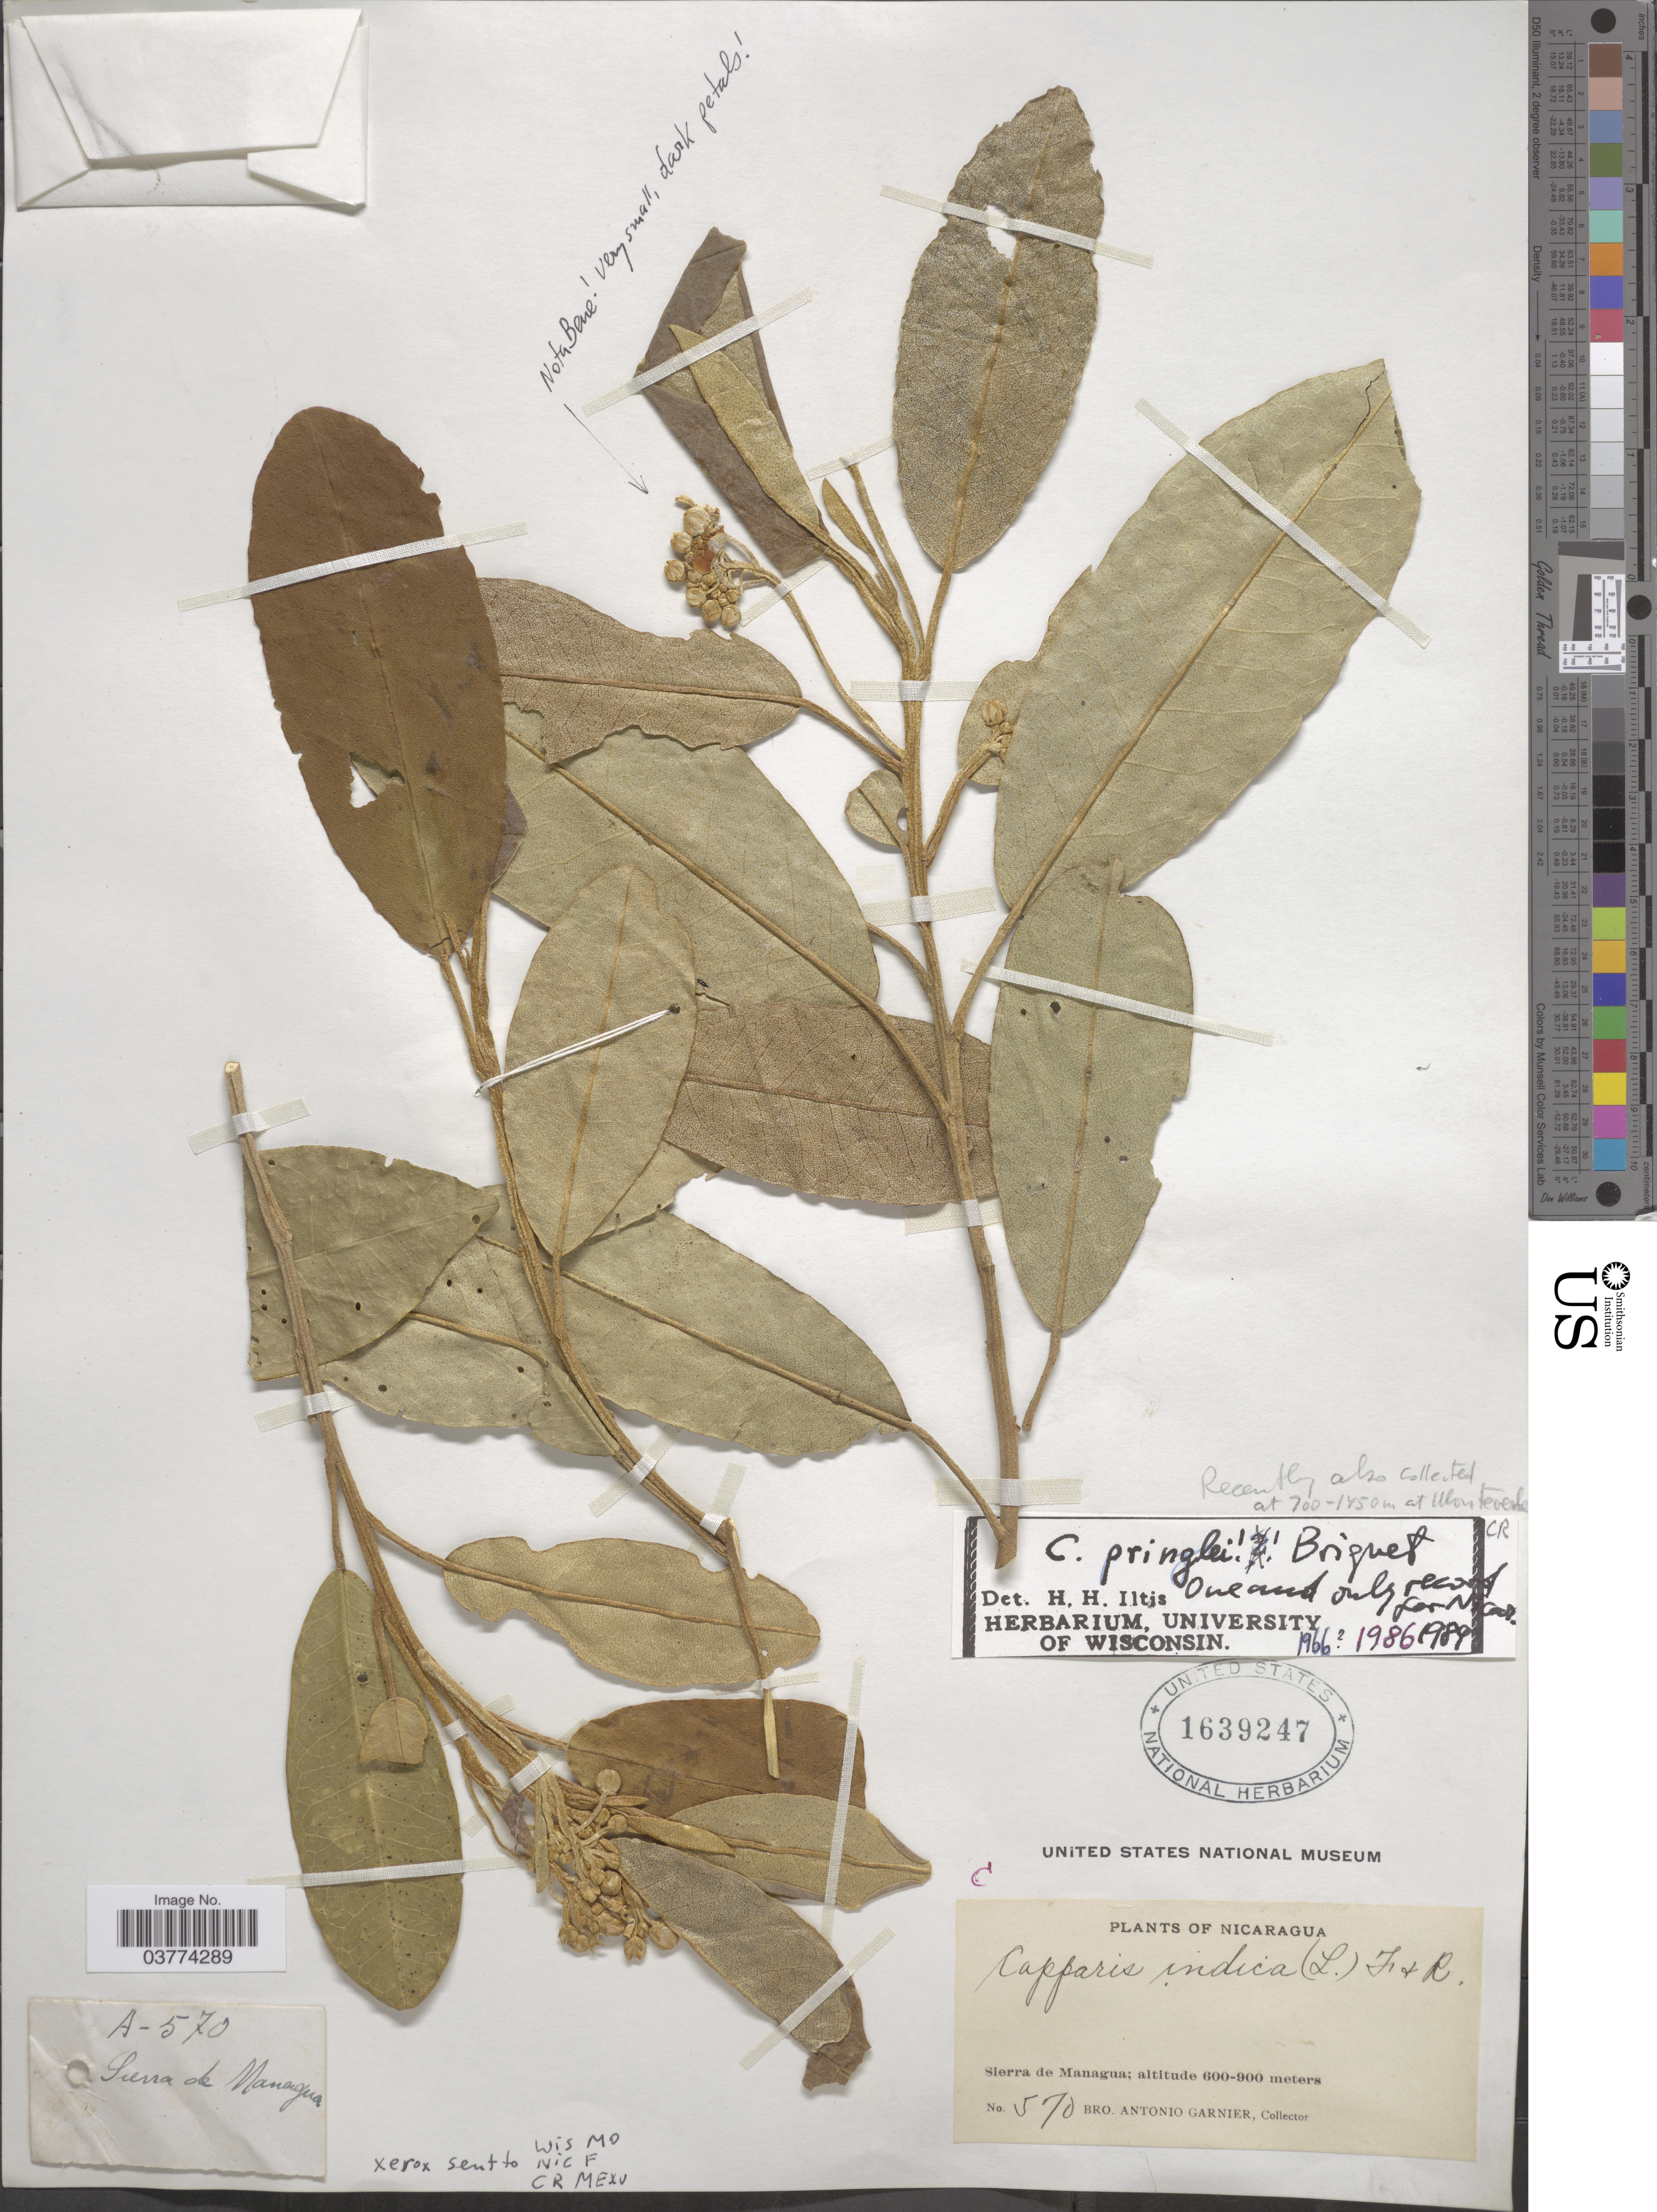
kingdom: Plantae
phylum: Tracheophyta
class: Magnoliopsida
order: Brassicales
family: Capparaceae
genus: Quadrella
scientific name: Quadrella pringlei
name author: (Briq.) Iltis & Cornejo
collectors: Bro. A. Garnier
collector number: A-570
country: Nicaragua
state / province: Managua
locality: Sierra de Managua.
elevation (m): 600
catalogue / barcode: US 1639247